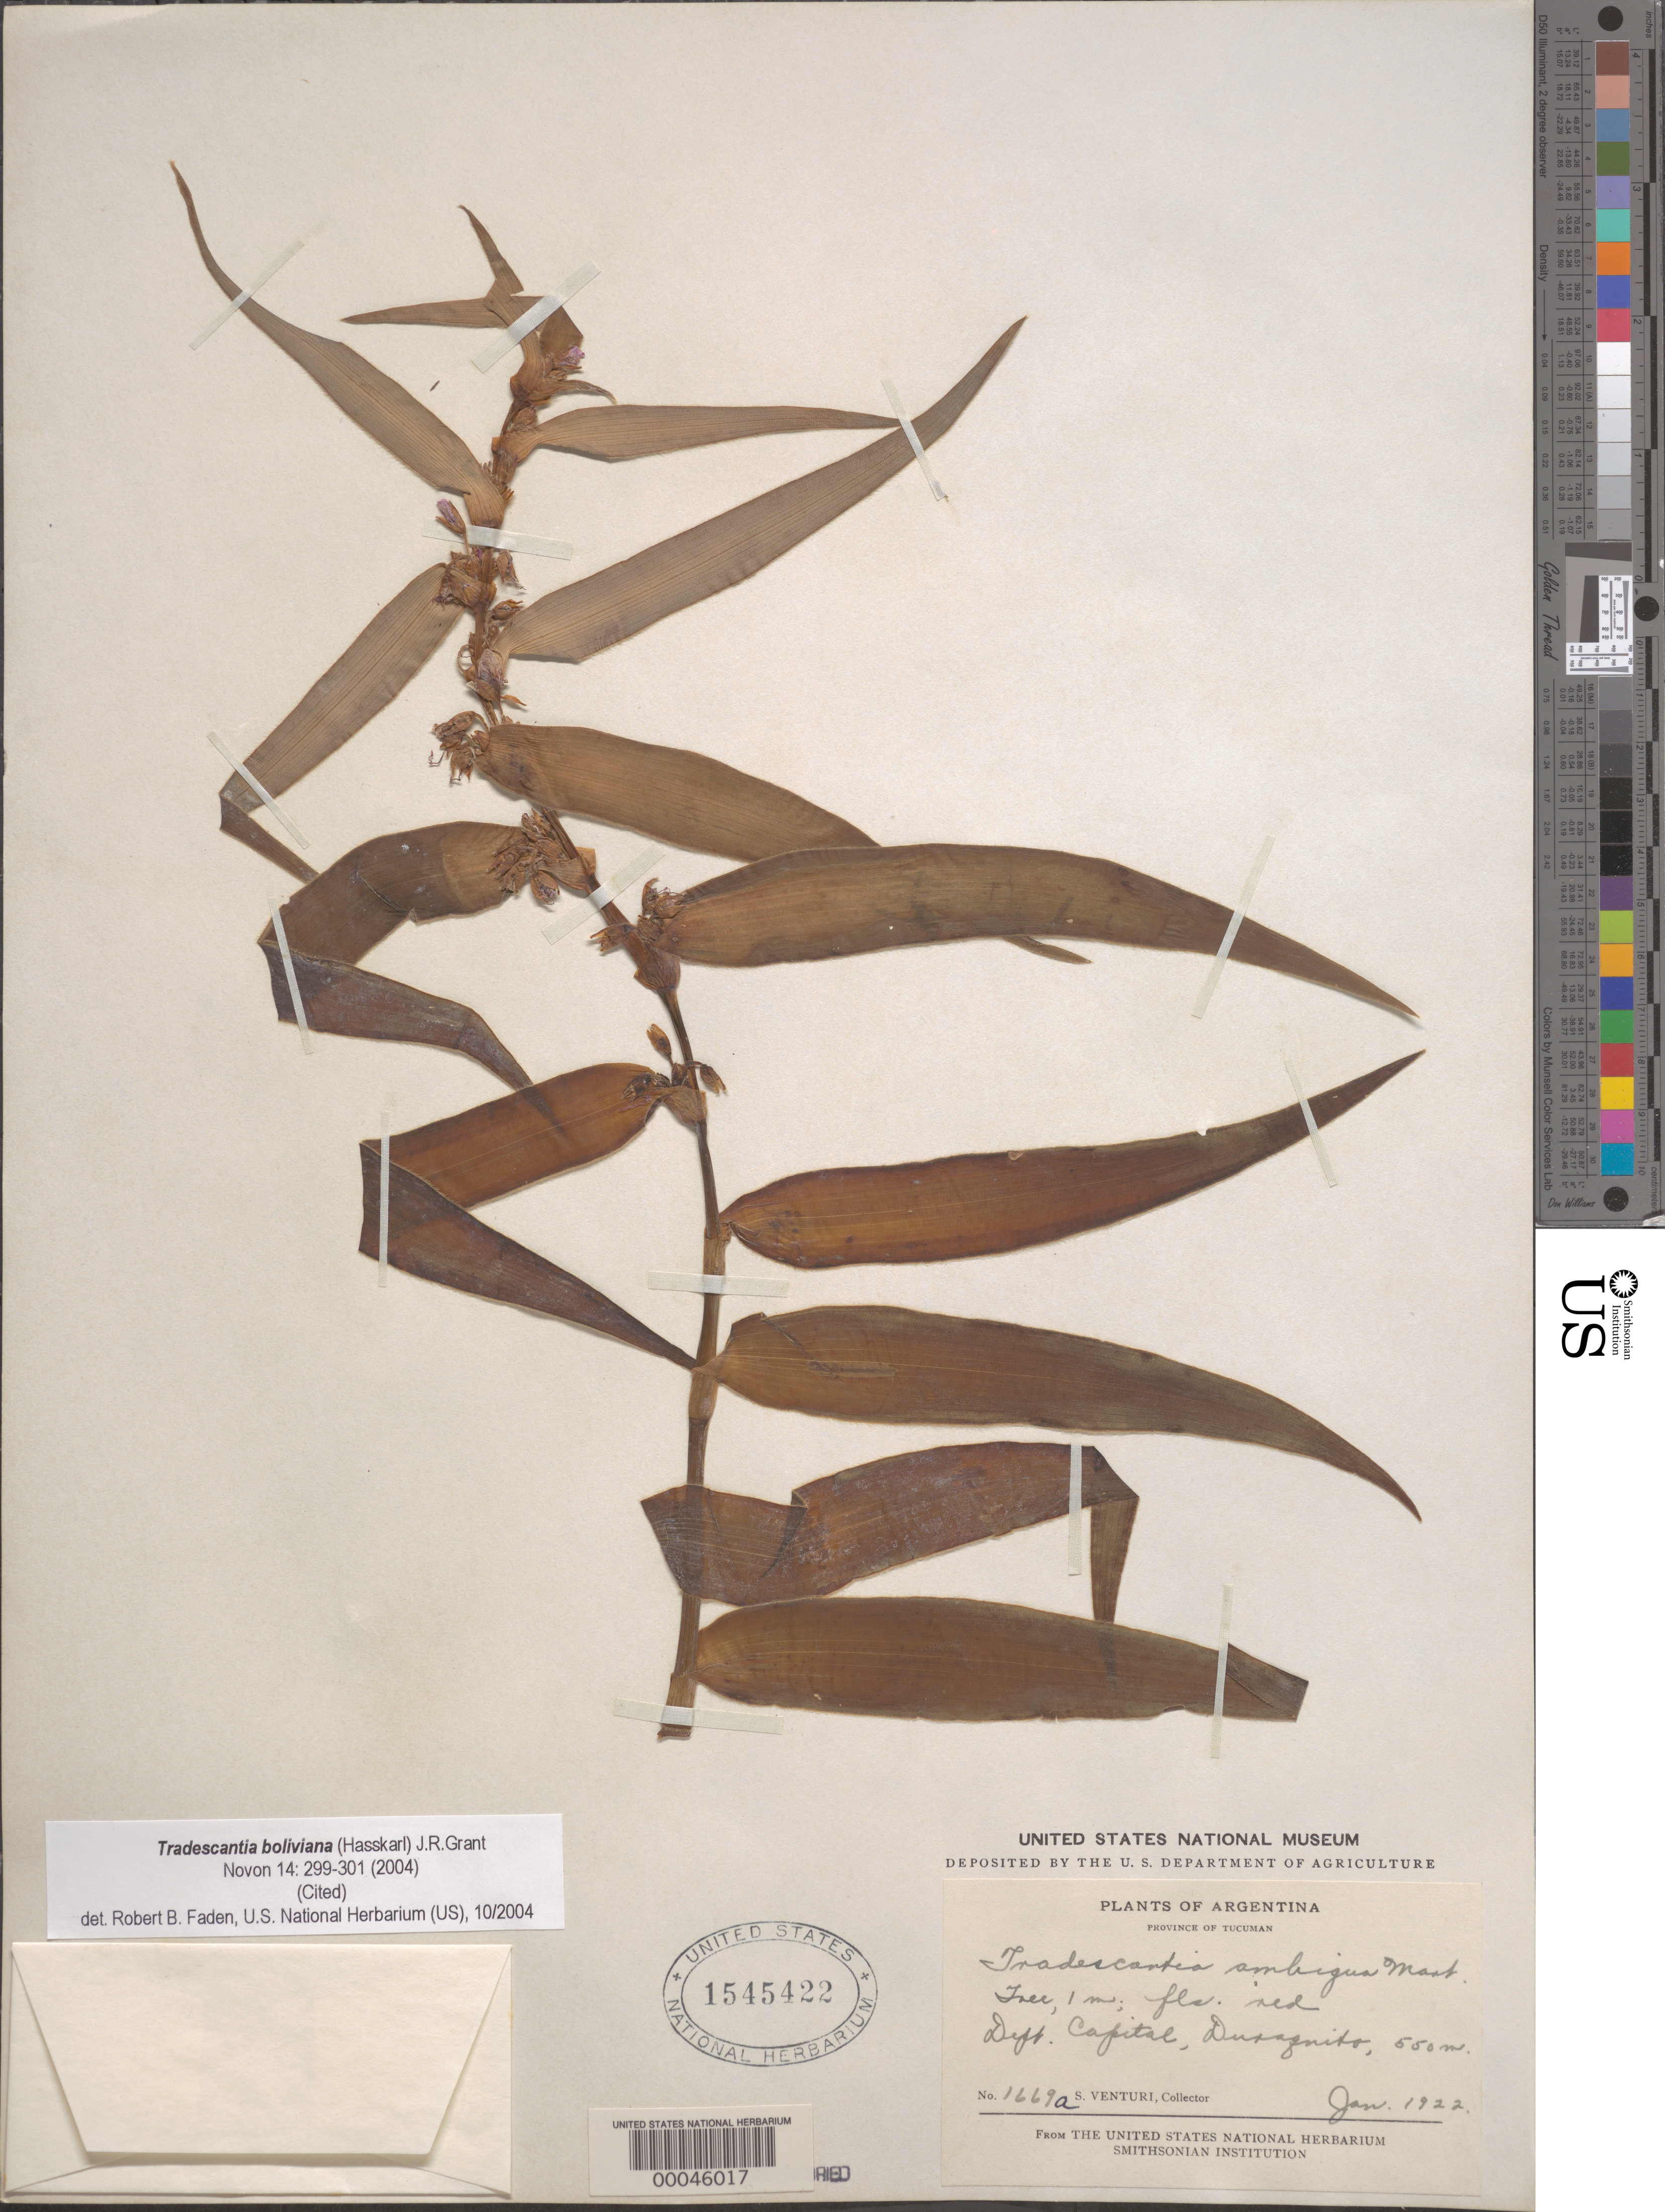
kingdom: Plantae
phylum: Tracheophyta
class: Liliopsida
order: Commelinales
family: Commelinaceae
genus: Tradescantia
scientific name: Tradescantia ambigua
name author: Mart. ex Schult. & Schult. f.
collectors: S. Venturi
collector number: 1669a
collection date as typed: Jan 1922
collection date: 1922-01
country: Argentina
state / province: Ciudad Autónoma de Buenos Aires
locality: Duragnito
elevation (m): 550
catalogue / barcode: US 1545422